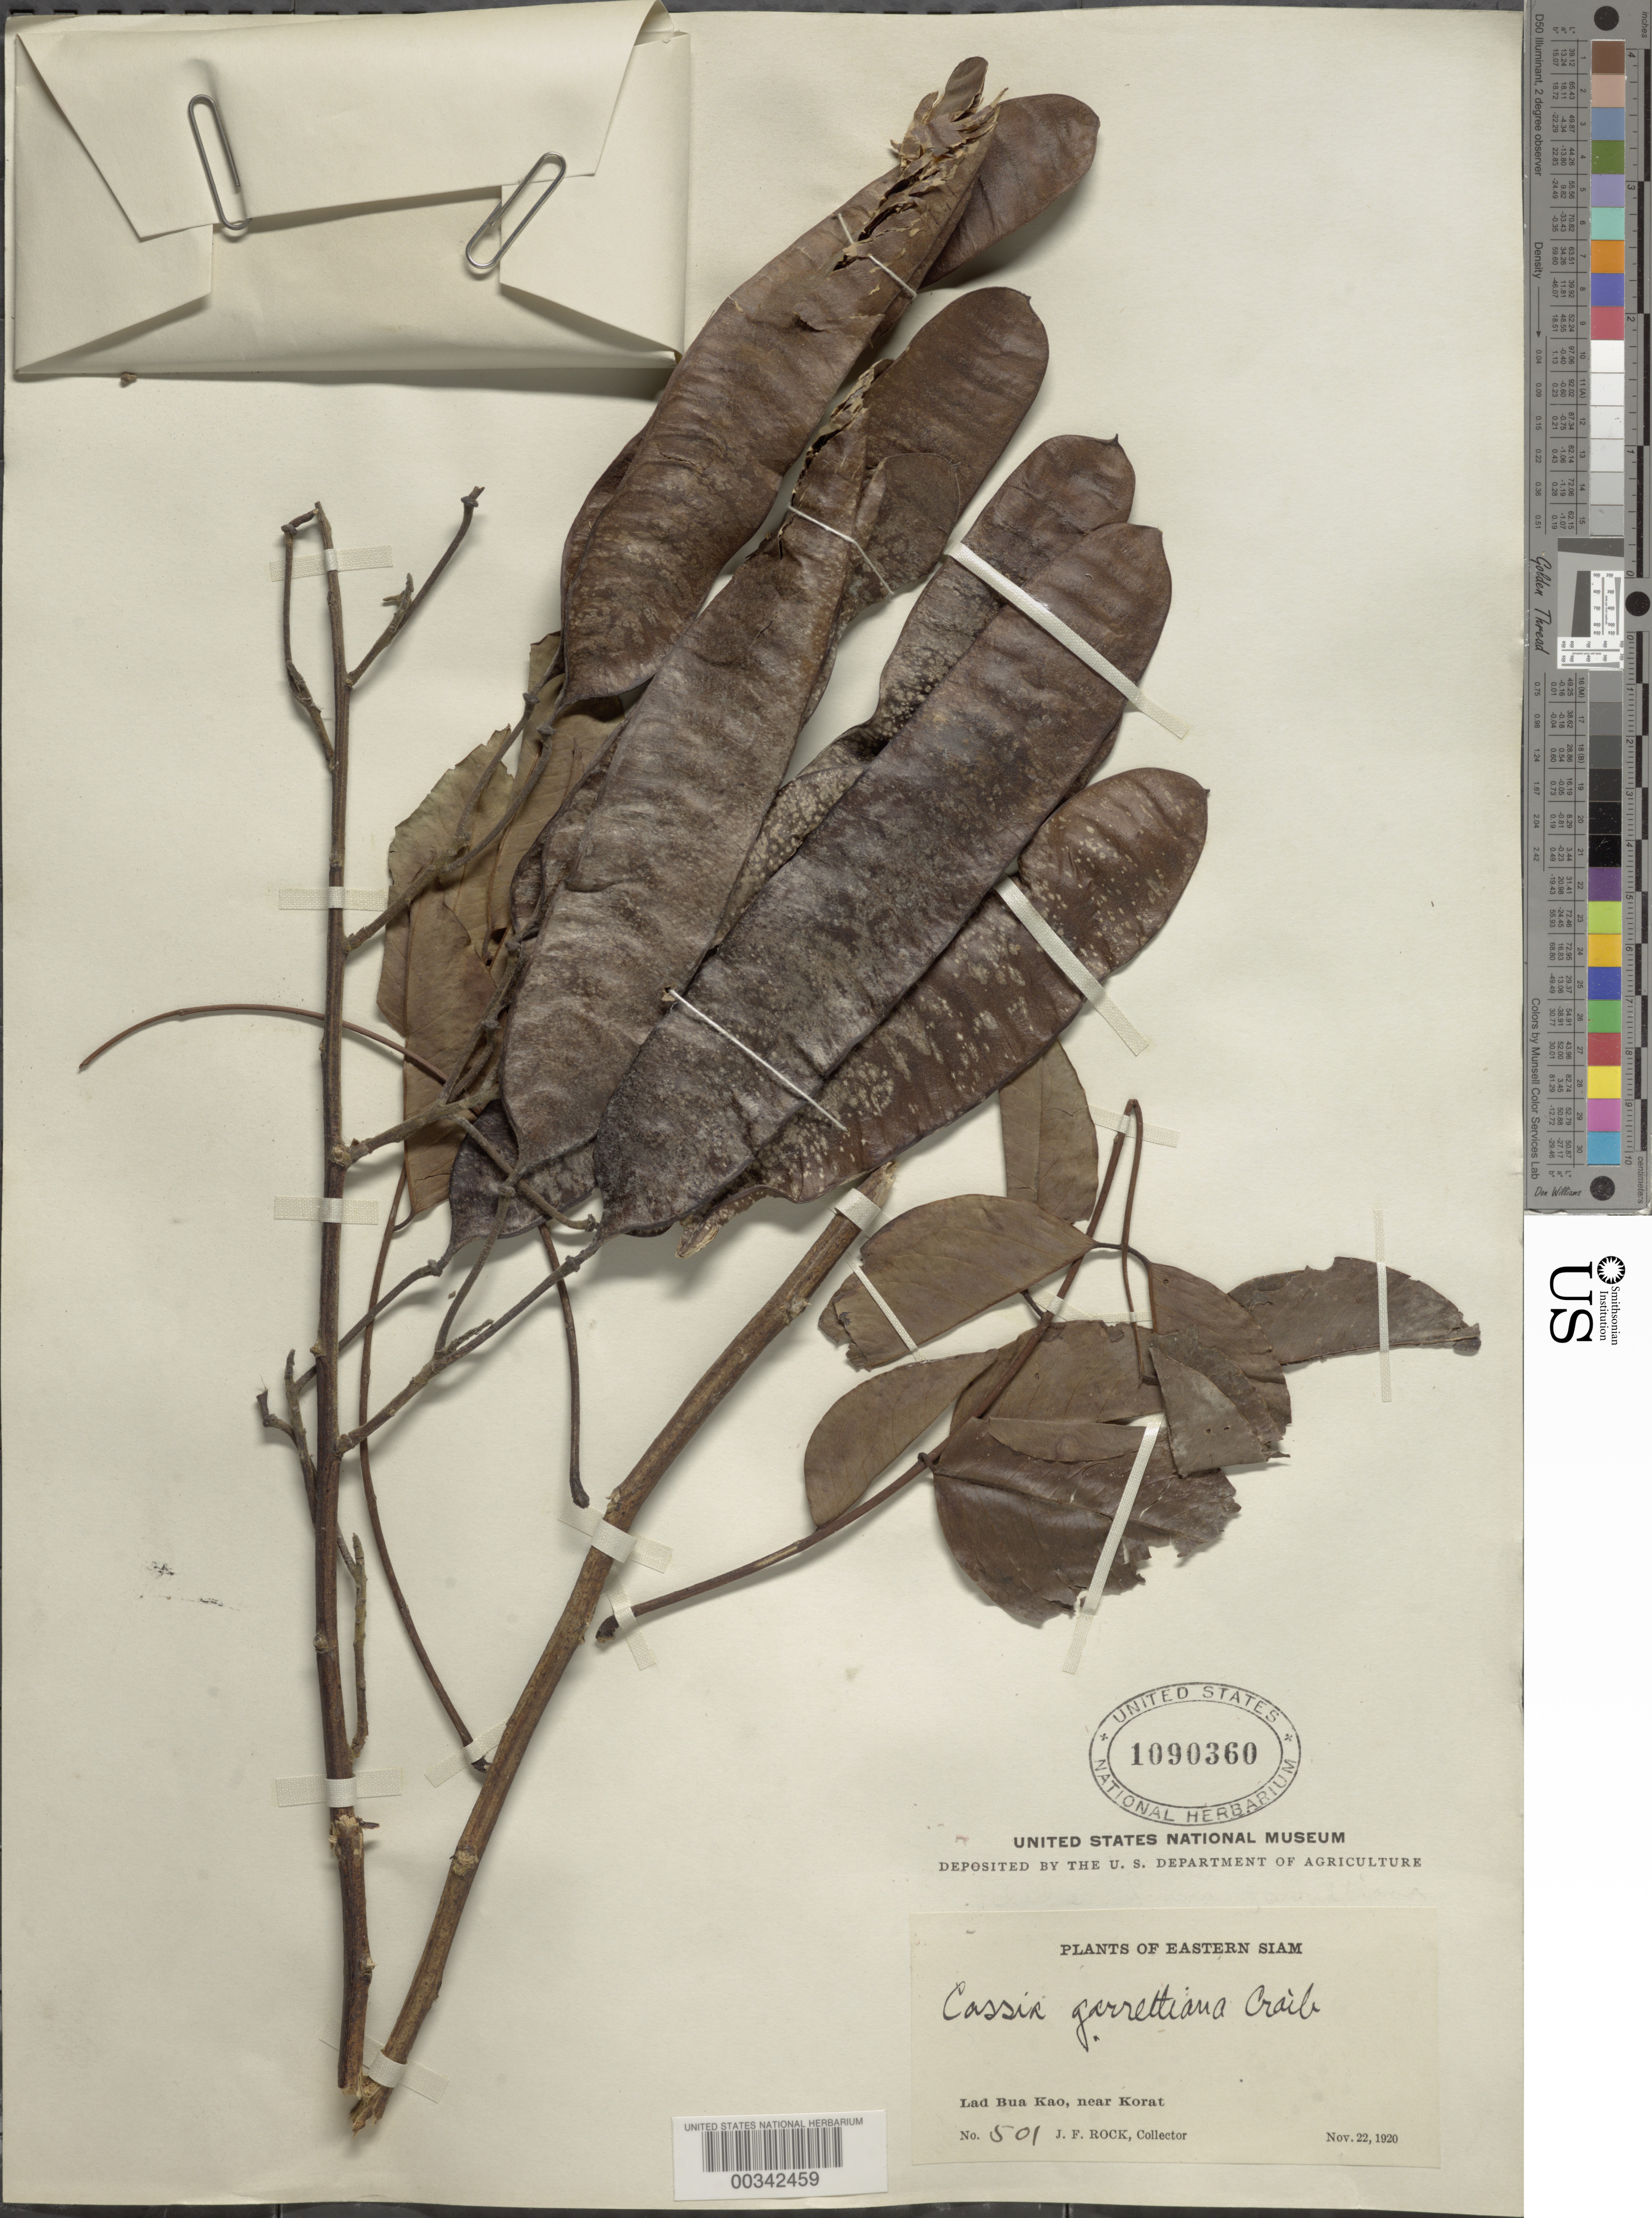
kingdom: Plantae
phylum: Tracheophyta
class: Magnoliopsida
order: Fabales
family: Fabaceae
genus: Senna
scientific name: Senna garrettiana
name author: (Craib) H.S. Irwin & Barneby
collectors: J. F. Rock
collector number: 501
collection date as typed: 22 Nov 1920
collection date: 1920-11-22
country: Thailand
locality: Lad bua kao, near korat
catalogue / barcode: US 1090360